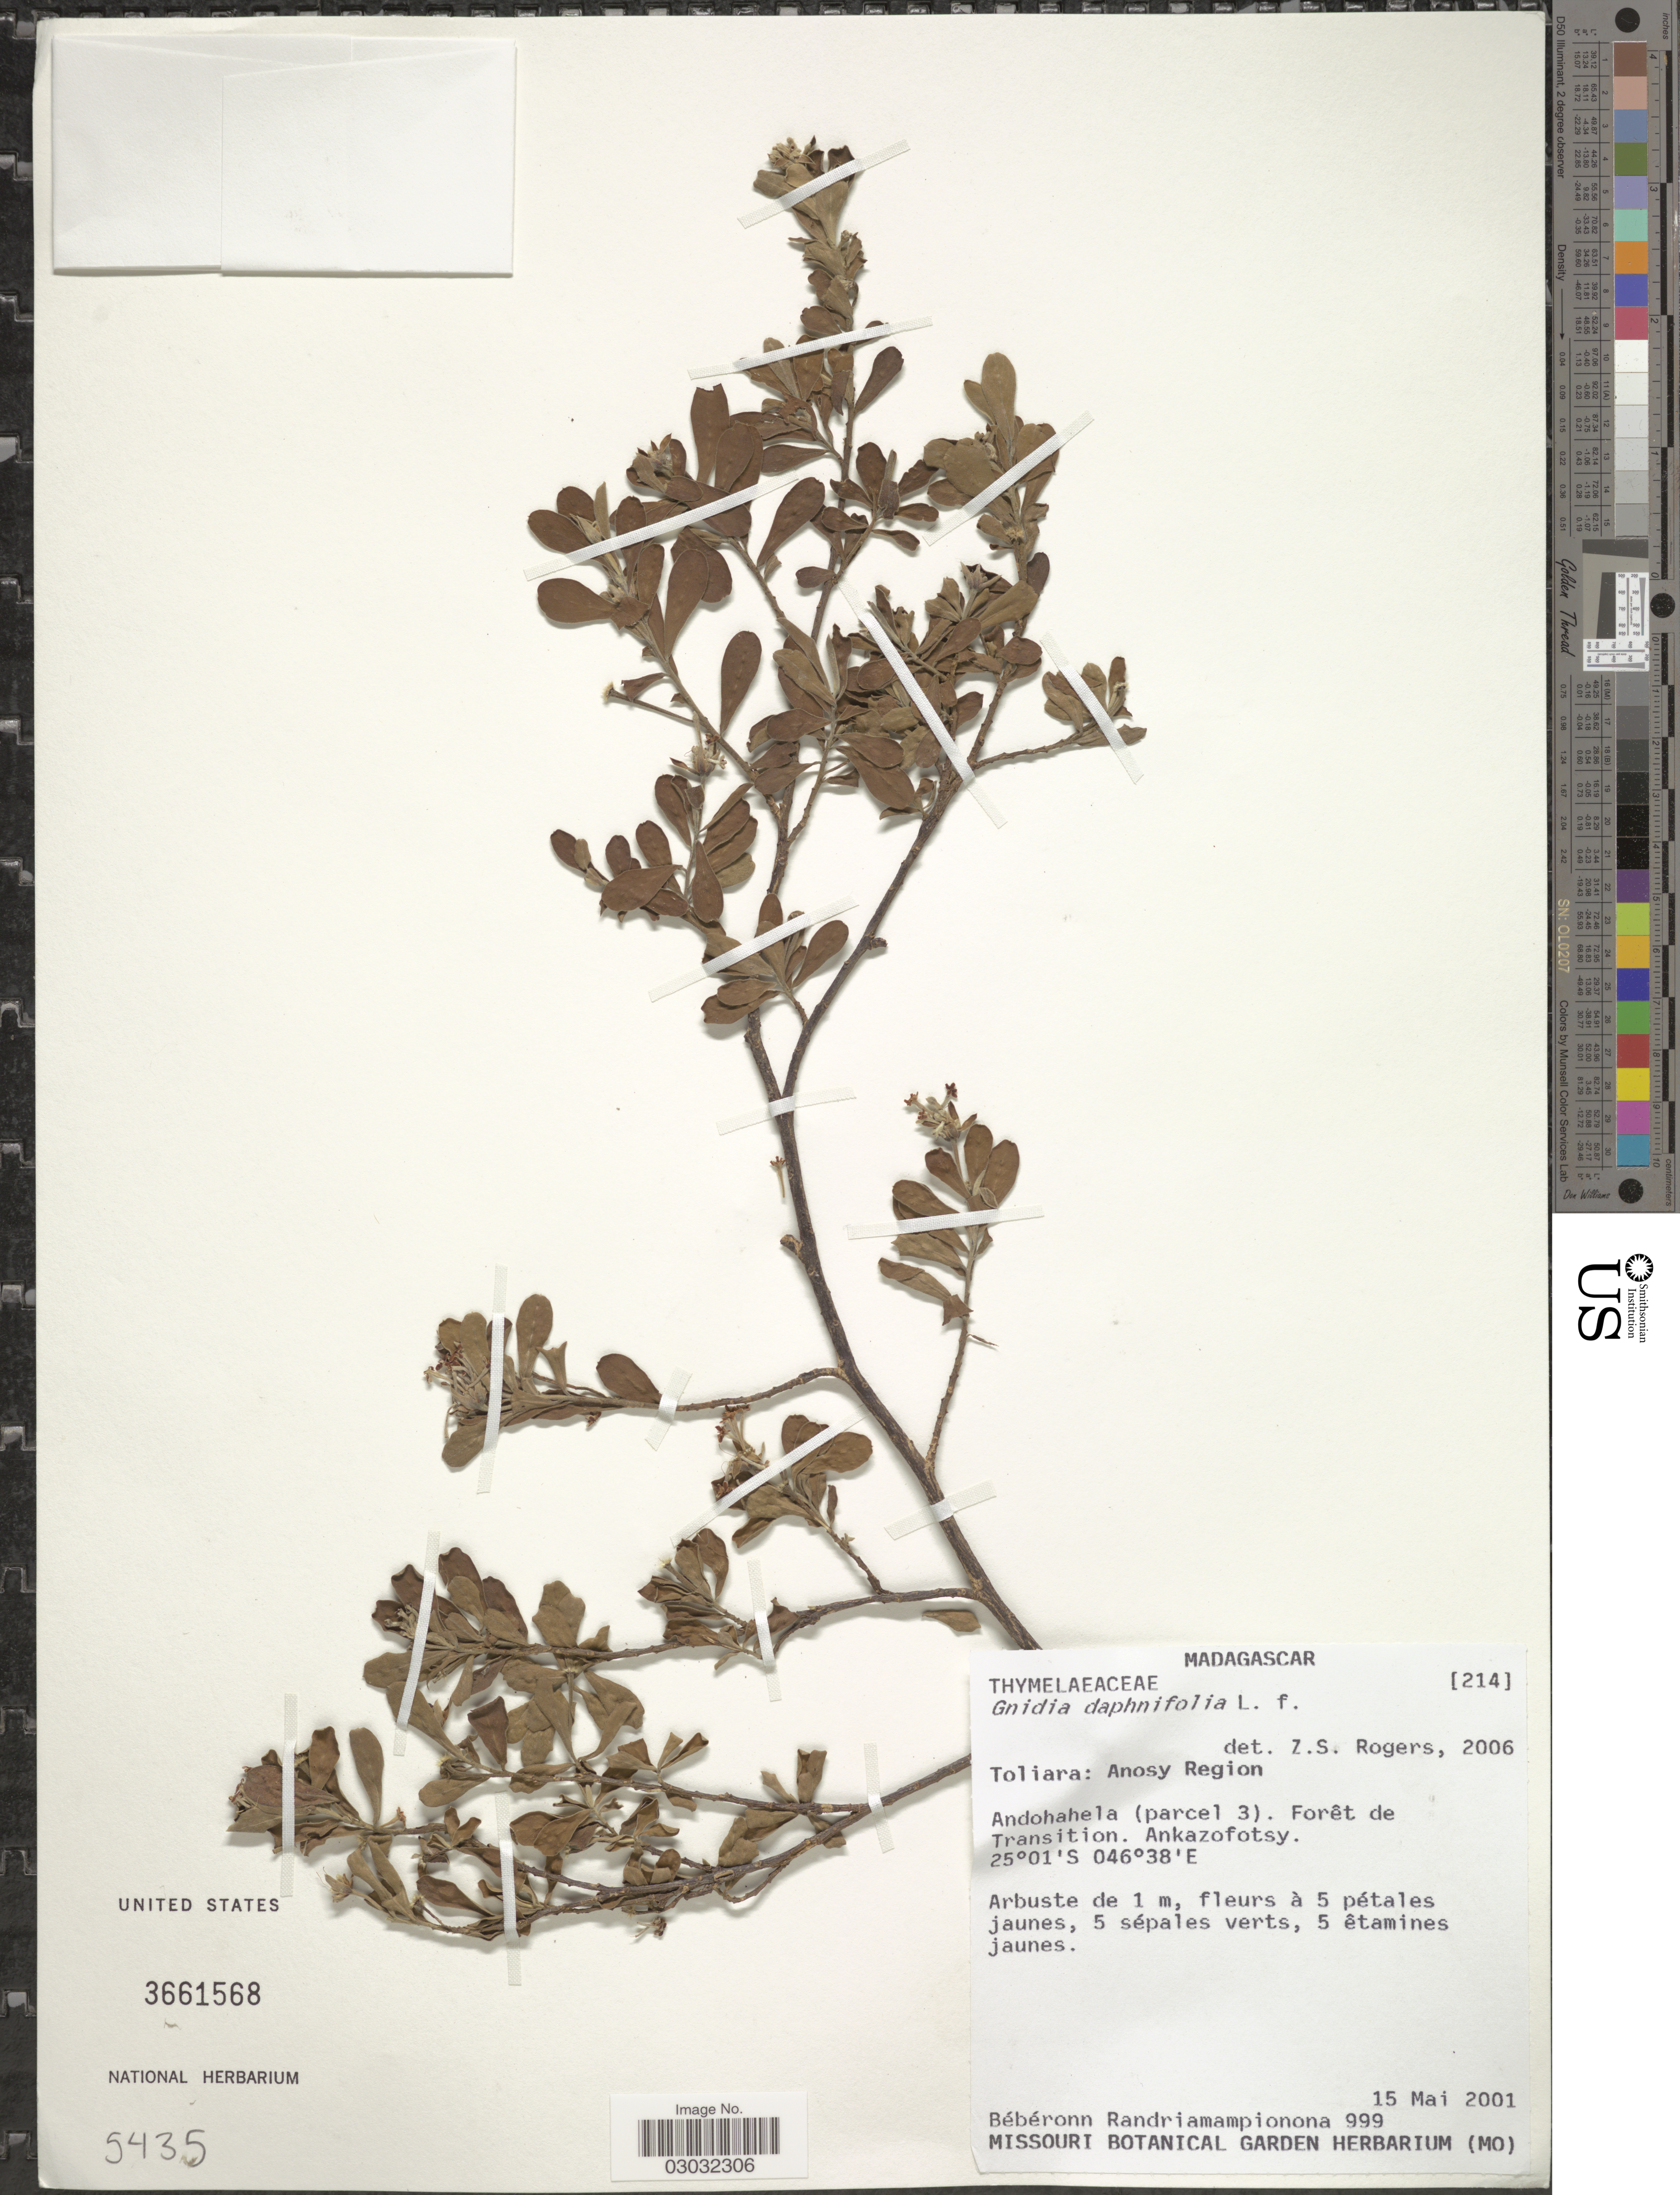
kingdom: Plantae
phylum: Tracheophyta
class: Magnoliopsida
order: Malvales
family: Thymelaeaceae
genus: Lasiosiphon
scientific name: Lasiosiphon daphnifolius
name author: (L. f.) Boatwr. & J.C. Manning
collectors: B. Randriamampionona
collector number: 999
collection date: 2001-05-15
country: Madagascar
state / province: Anosy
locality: Anosy Region. Andohahela (parcel 3). Forêt de Transition. Ankazofotsy.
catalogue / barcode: US 3661568